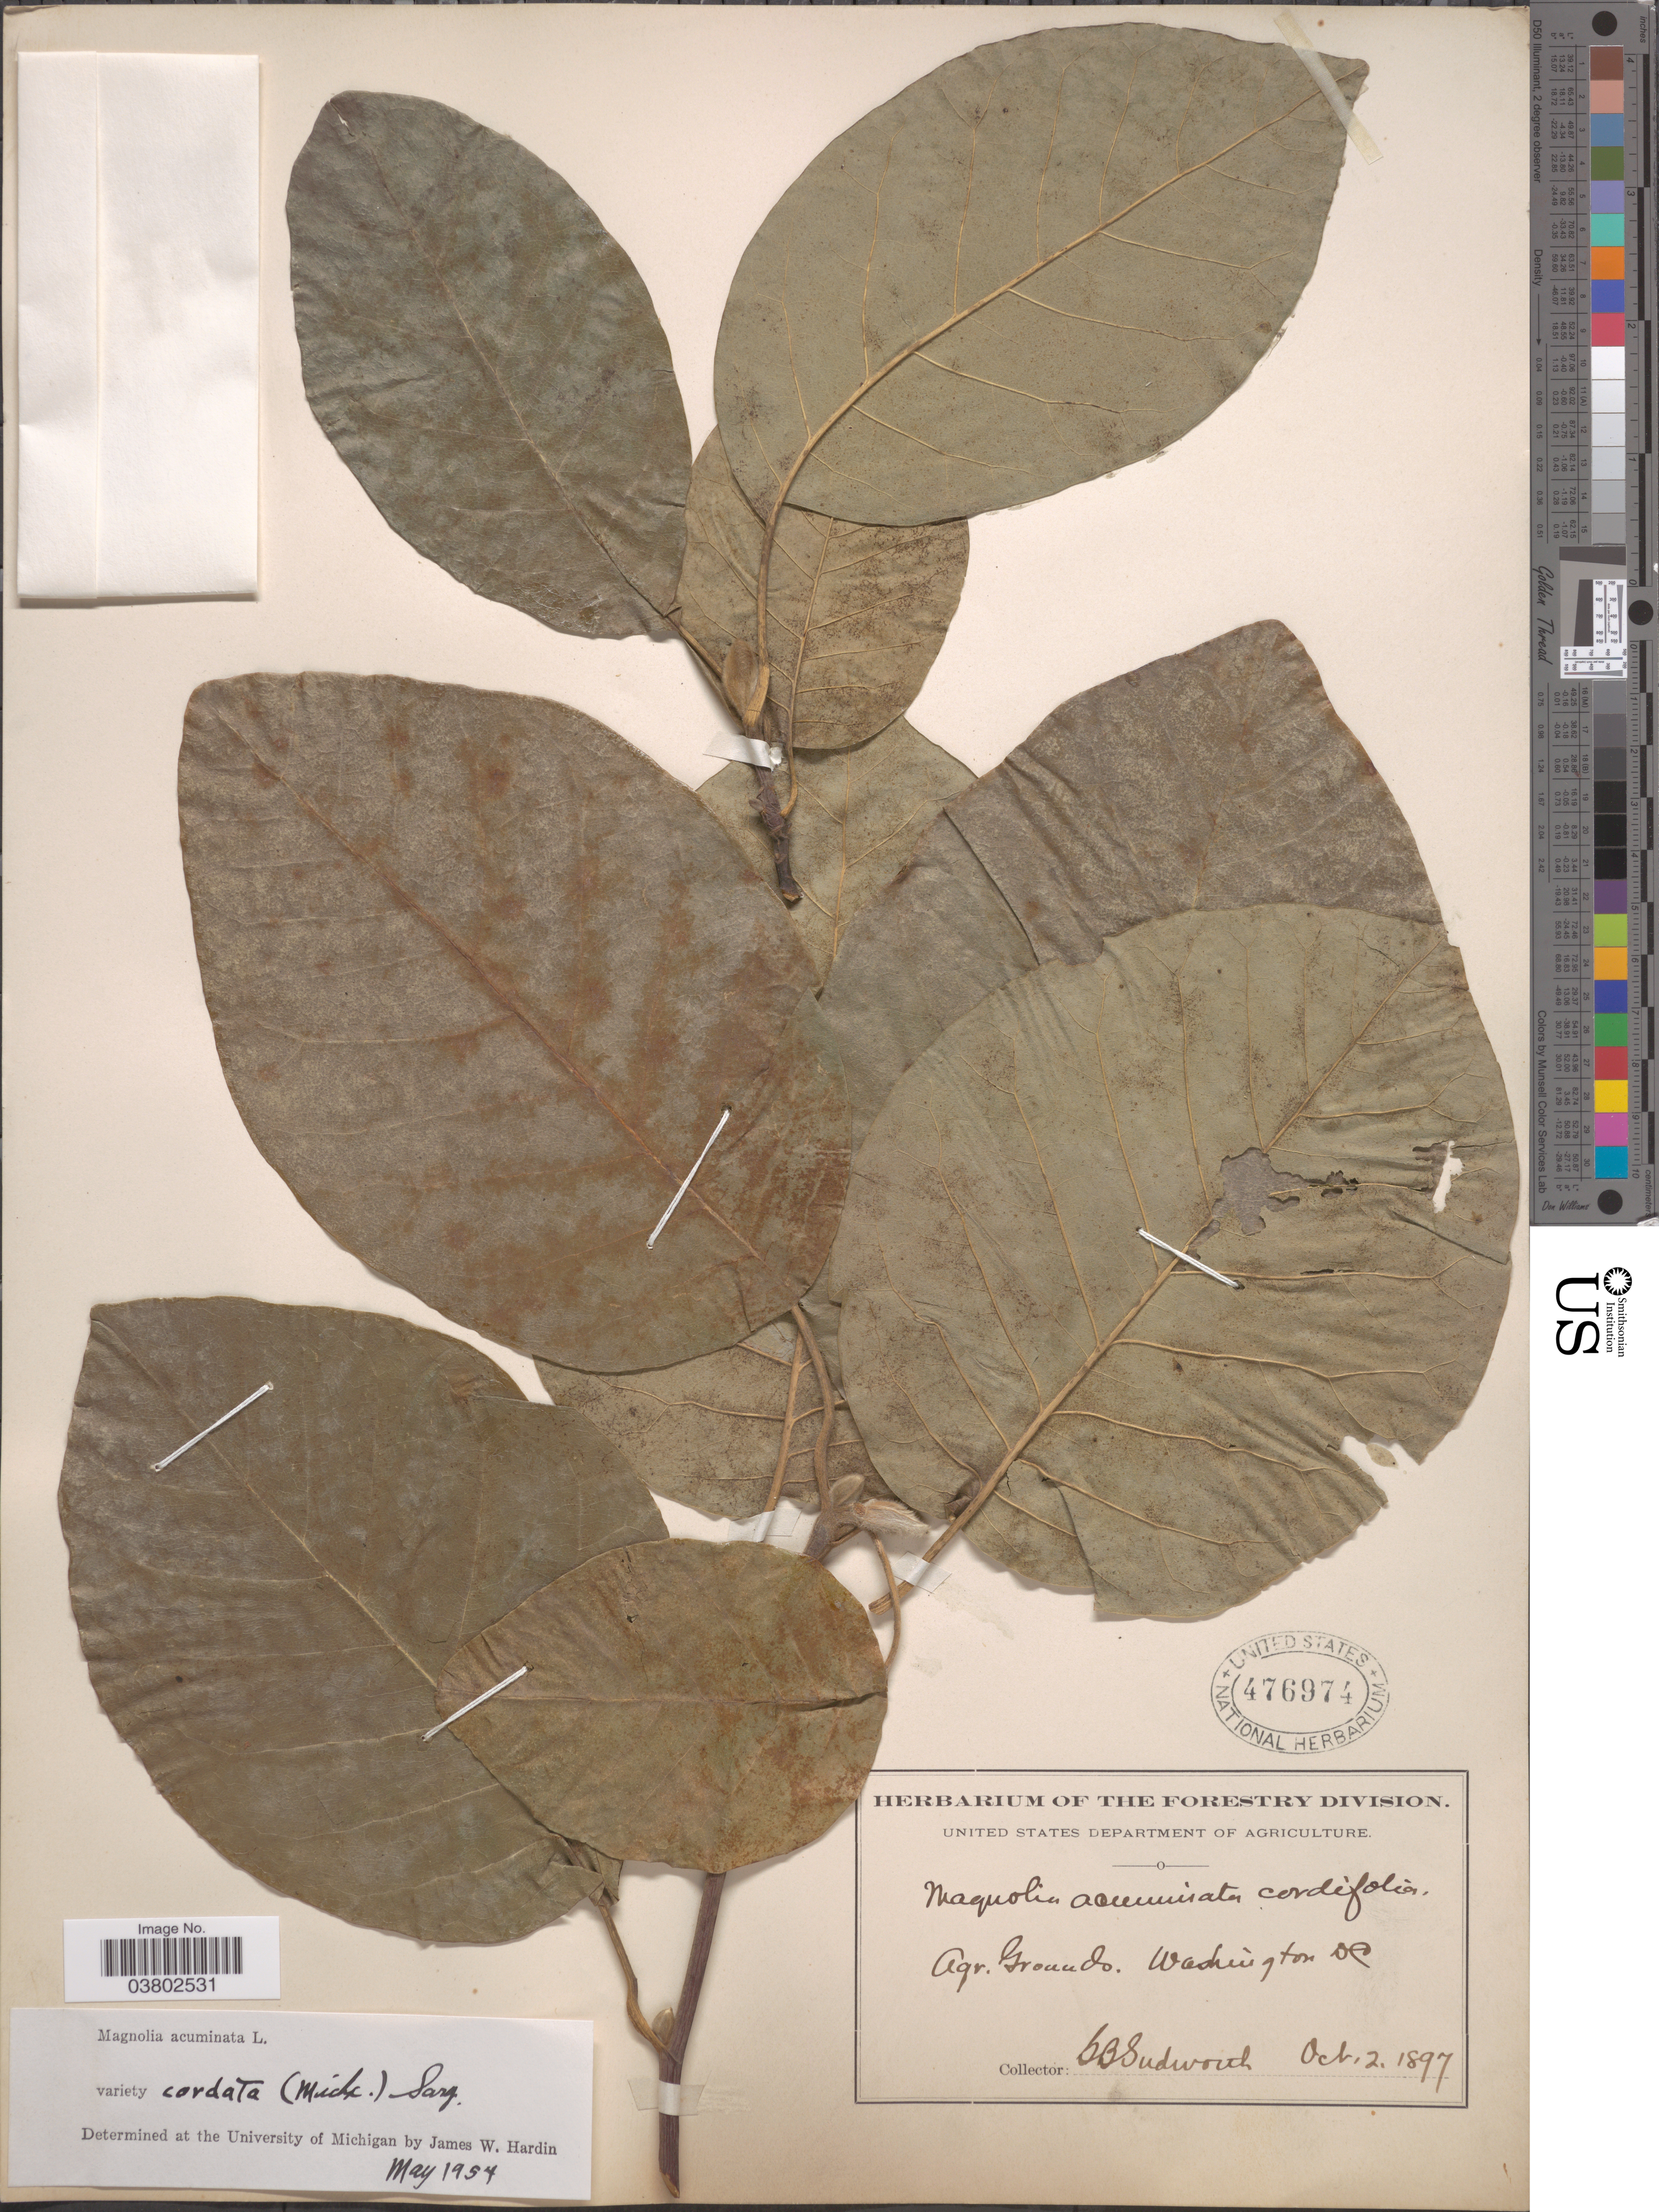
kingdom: Plantae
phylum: Tracheophyta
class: Magnoliopsida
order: Magnoliales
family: Magnoliaceae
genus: Magnolia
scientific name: Magnolia cordata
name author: Michx.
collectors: G. B. Sudworth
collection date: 1897-10-02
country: United States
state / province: District of Columbia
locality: Agr. Grounds. Washington DC.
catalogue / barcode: US 476974